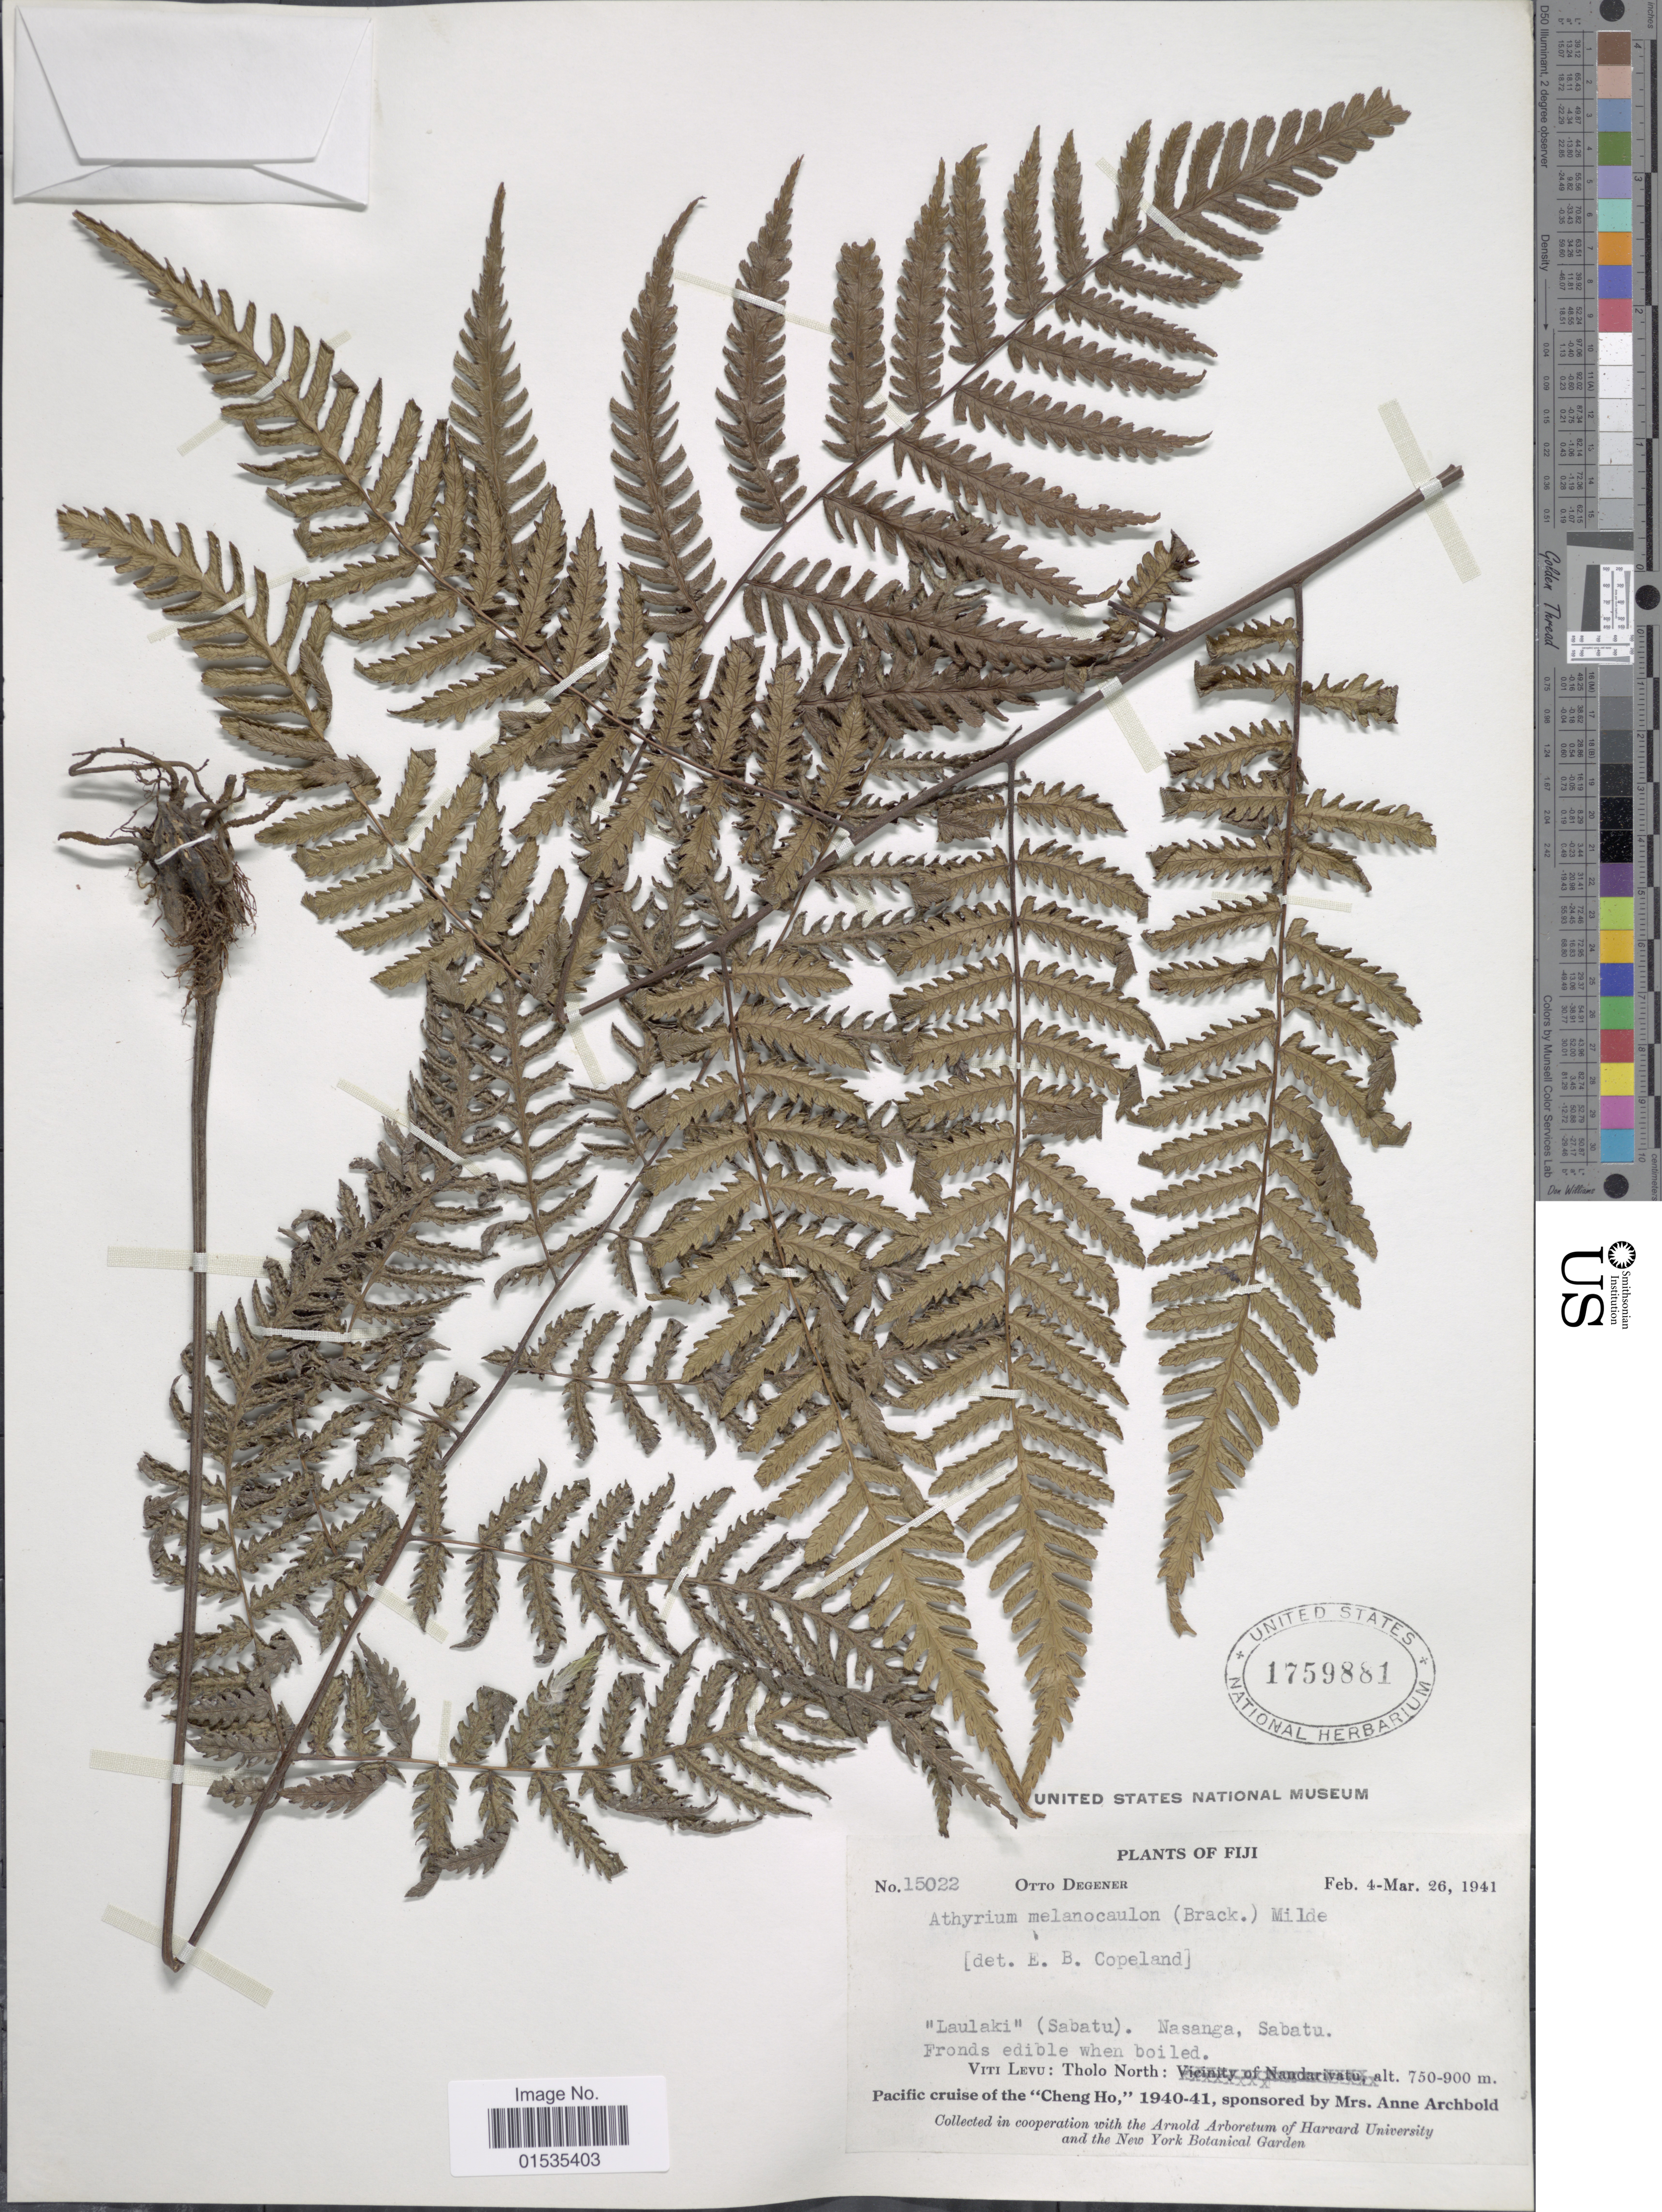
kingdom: Plantae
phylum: Tracheophyta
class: Polypodiopsida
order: Polypodiales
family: Athyriaceae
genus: Diplazium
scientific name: Diplazium melanocaulon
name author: Brack. in Wilkes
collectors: O. Degener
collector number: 15022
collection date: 1941-02-04/1941-03-26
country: Fiji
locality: Laulaki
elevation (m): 750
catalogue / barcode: US 1759881